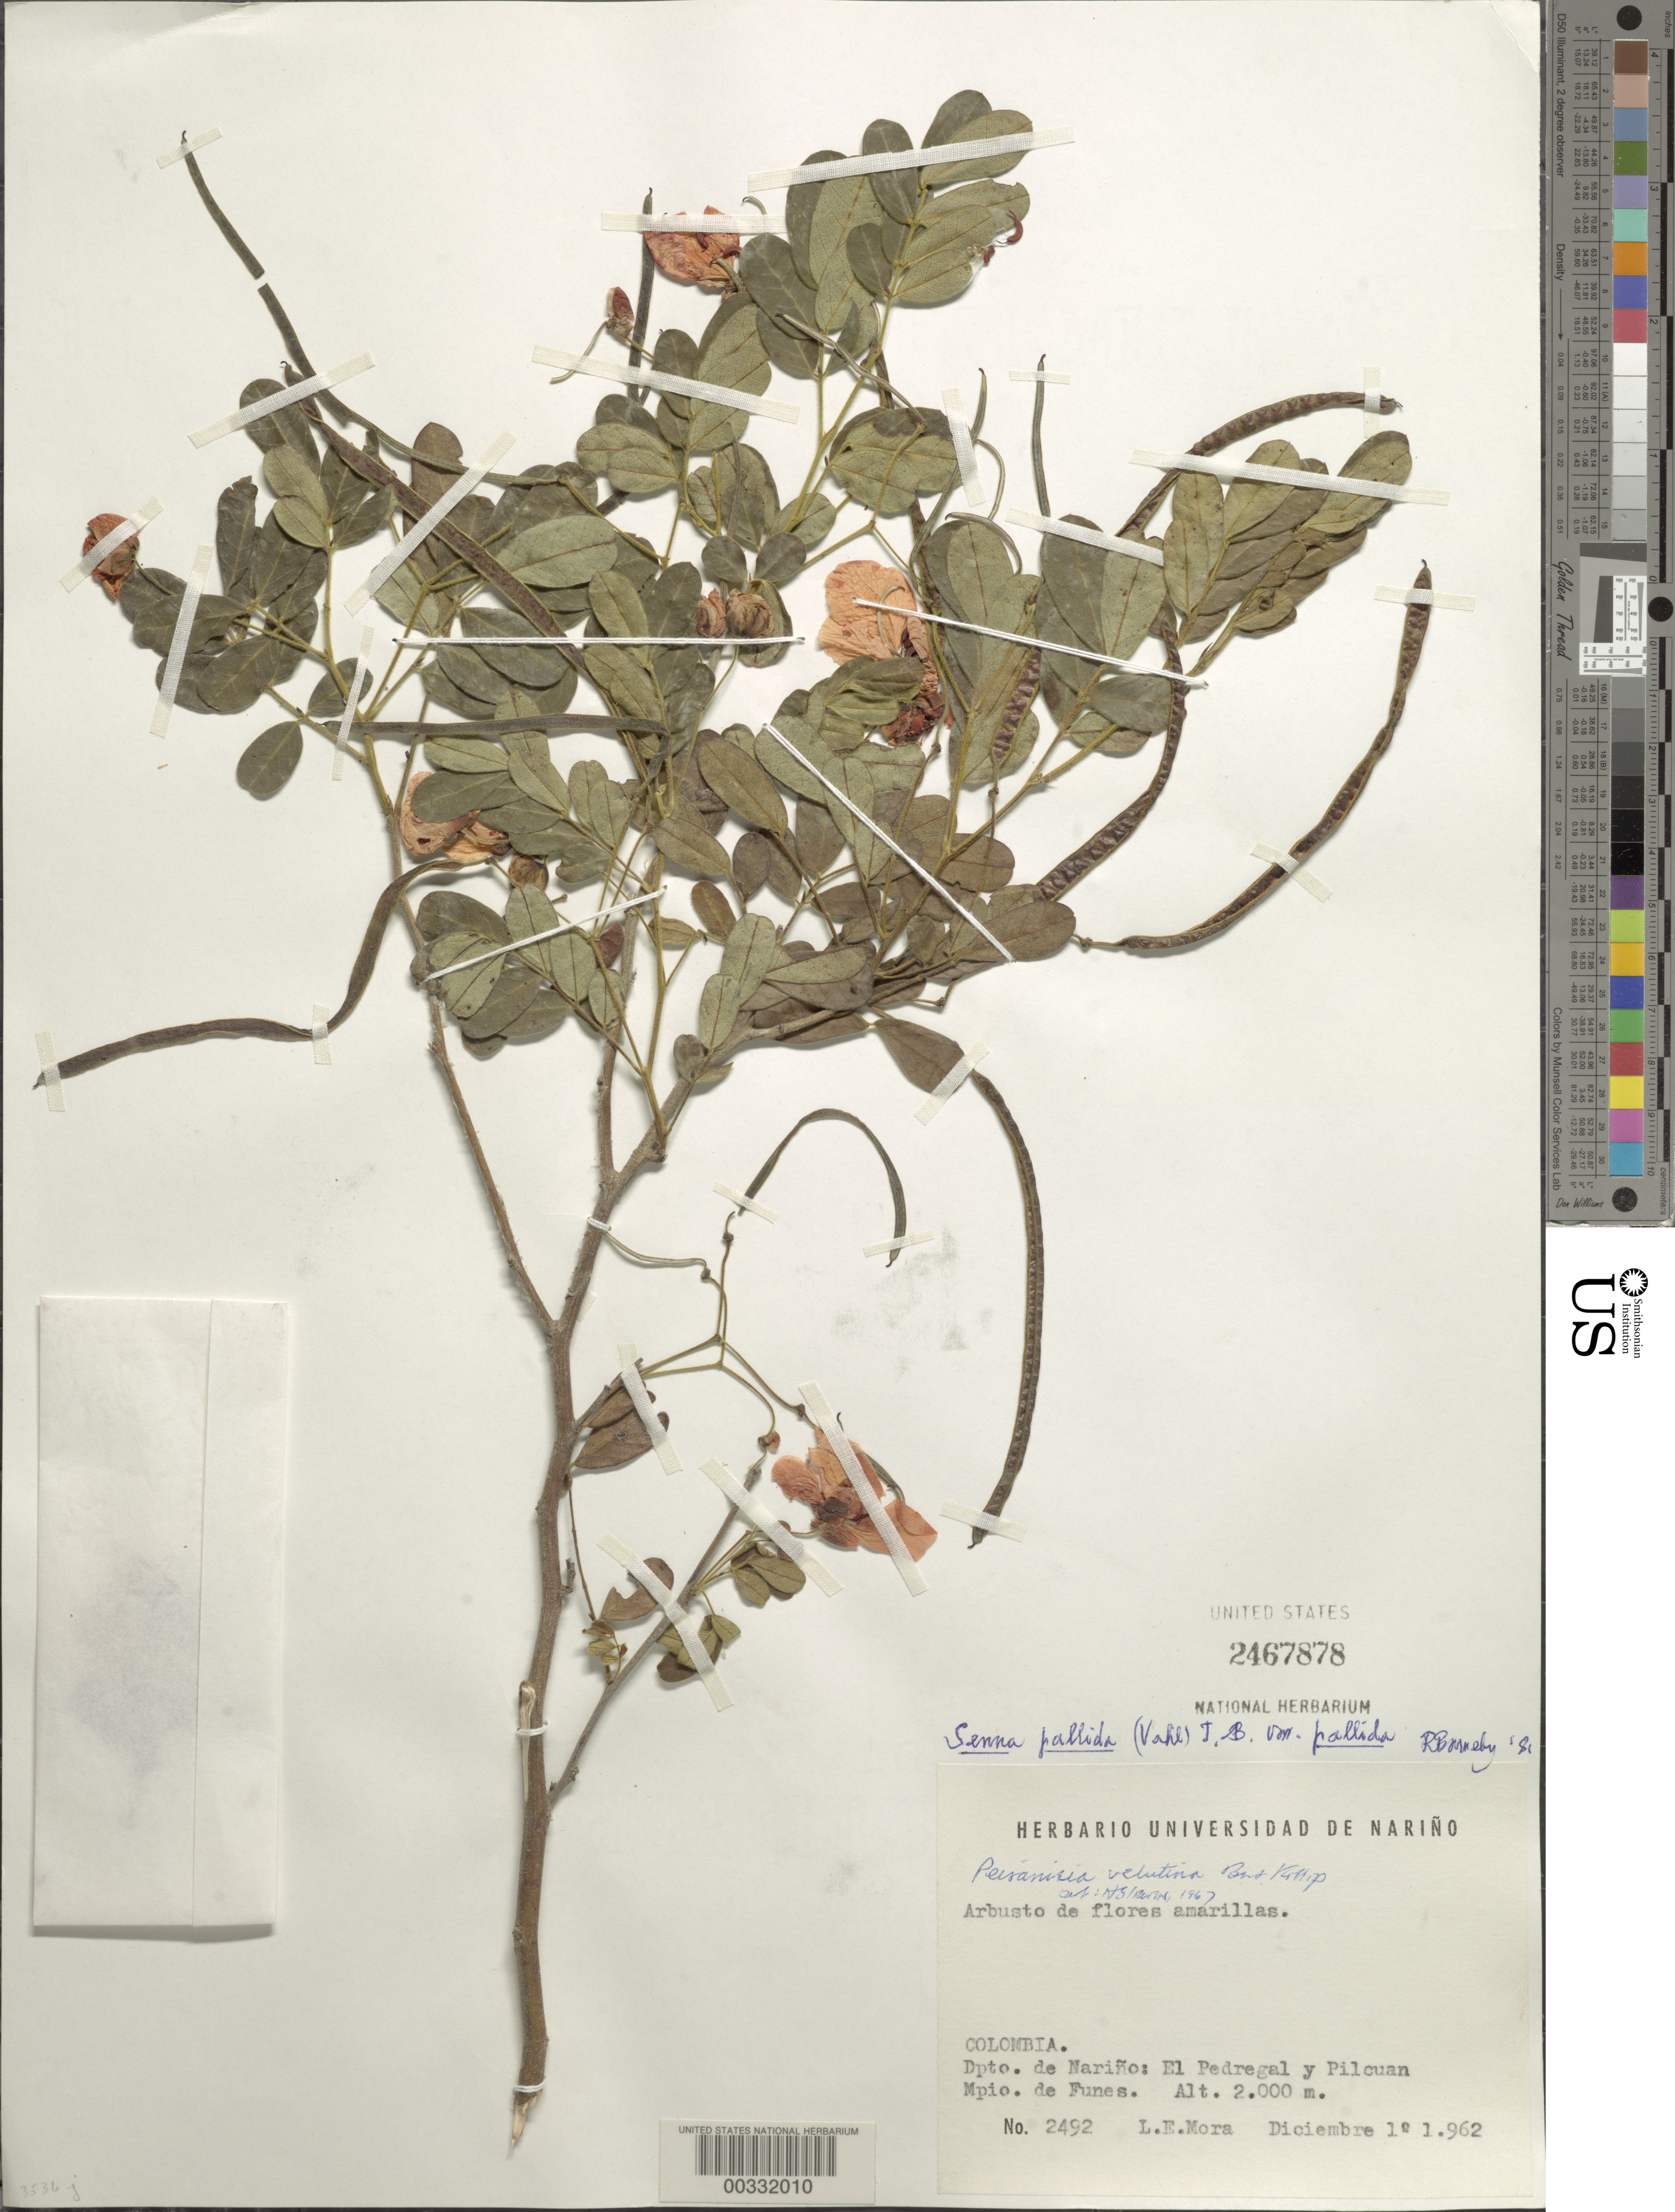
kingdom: Plantae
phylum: Tracheophyta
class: Magnoliopsida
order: Fabales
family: Fabaceae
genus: Senna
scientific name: Senna pallida var. pallida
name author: (Vahl) H.S. Irwin & Barneby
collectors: L. E. Mora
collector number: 2492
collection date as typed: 01 Dec 1962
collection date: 1962-12-01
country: Colombia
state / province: Nariño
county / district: Funes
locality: El Pedregal and Pilcuan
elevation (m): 2000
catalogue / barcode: US 2467878